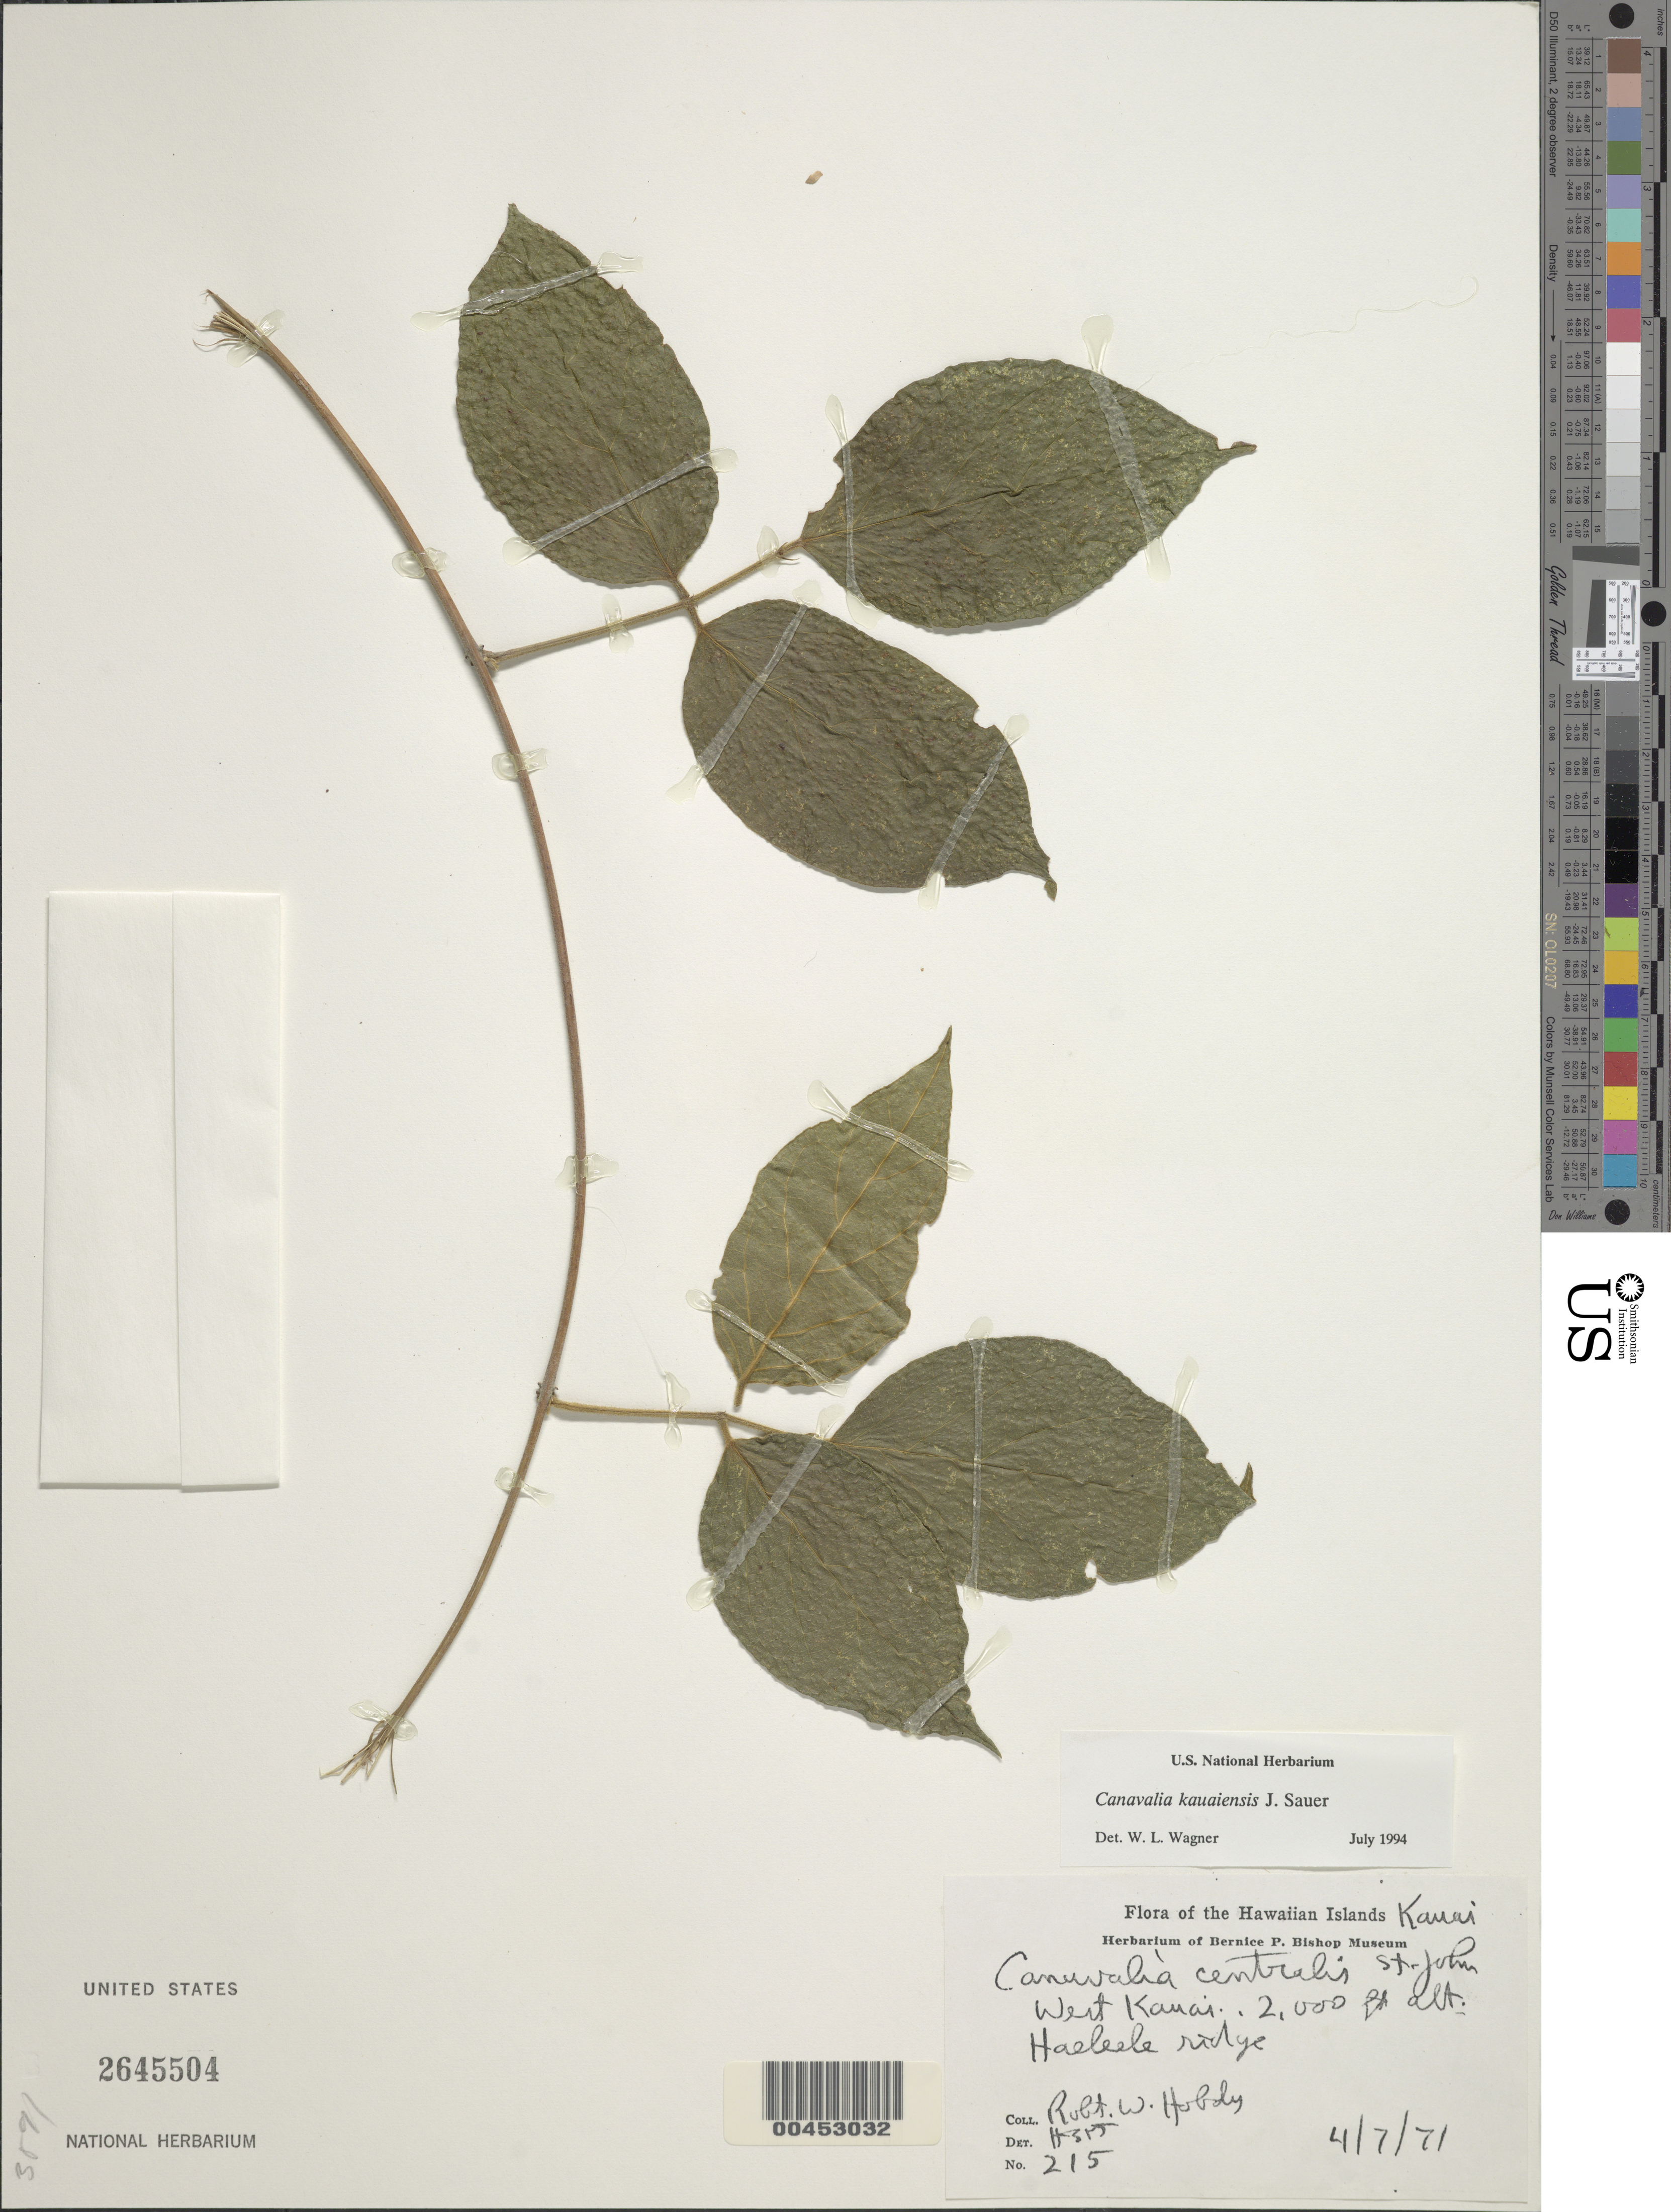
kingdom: Plantae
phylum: Tracheophyta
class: Magnoliopsida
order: Fabales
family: Fabaceae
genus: Canavalia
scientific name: Canavalia kauaiensis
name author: J.D. Sauer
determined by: Wagner, W. L., (BOT), Smithsonian Institution - National Museum of Natural History (UNITED STATES)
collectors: R. Hobdy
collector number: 215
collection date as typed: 7 Apr 1971 or 4 Jul 1971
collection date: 1971-04-07 or 1971-07-04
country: United States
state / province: Hawaii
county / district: Kauai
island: Kaua'i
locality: W Kauai, Haeleele Ridge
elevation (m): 610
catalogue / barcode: US 2645504